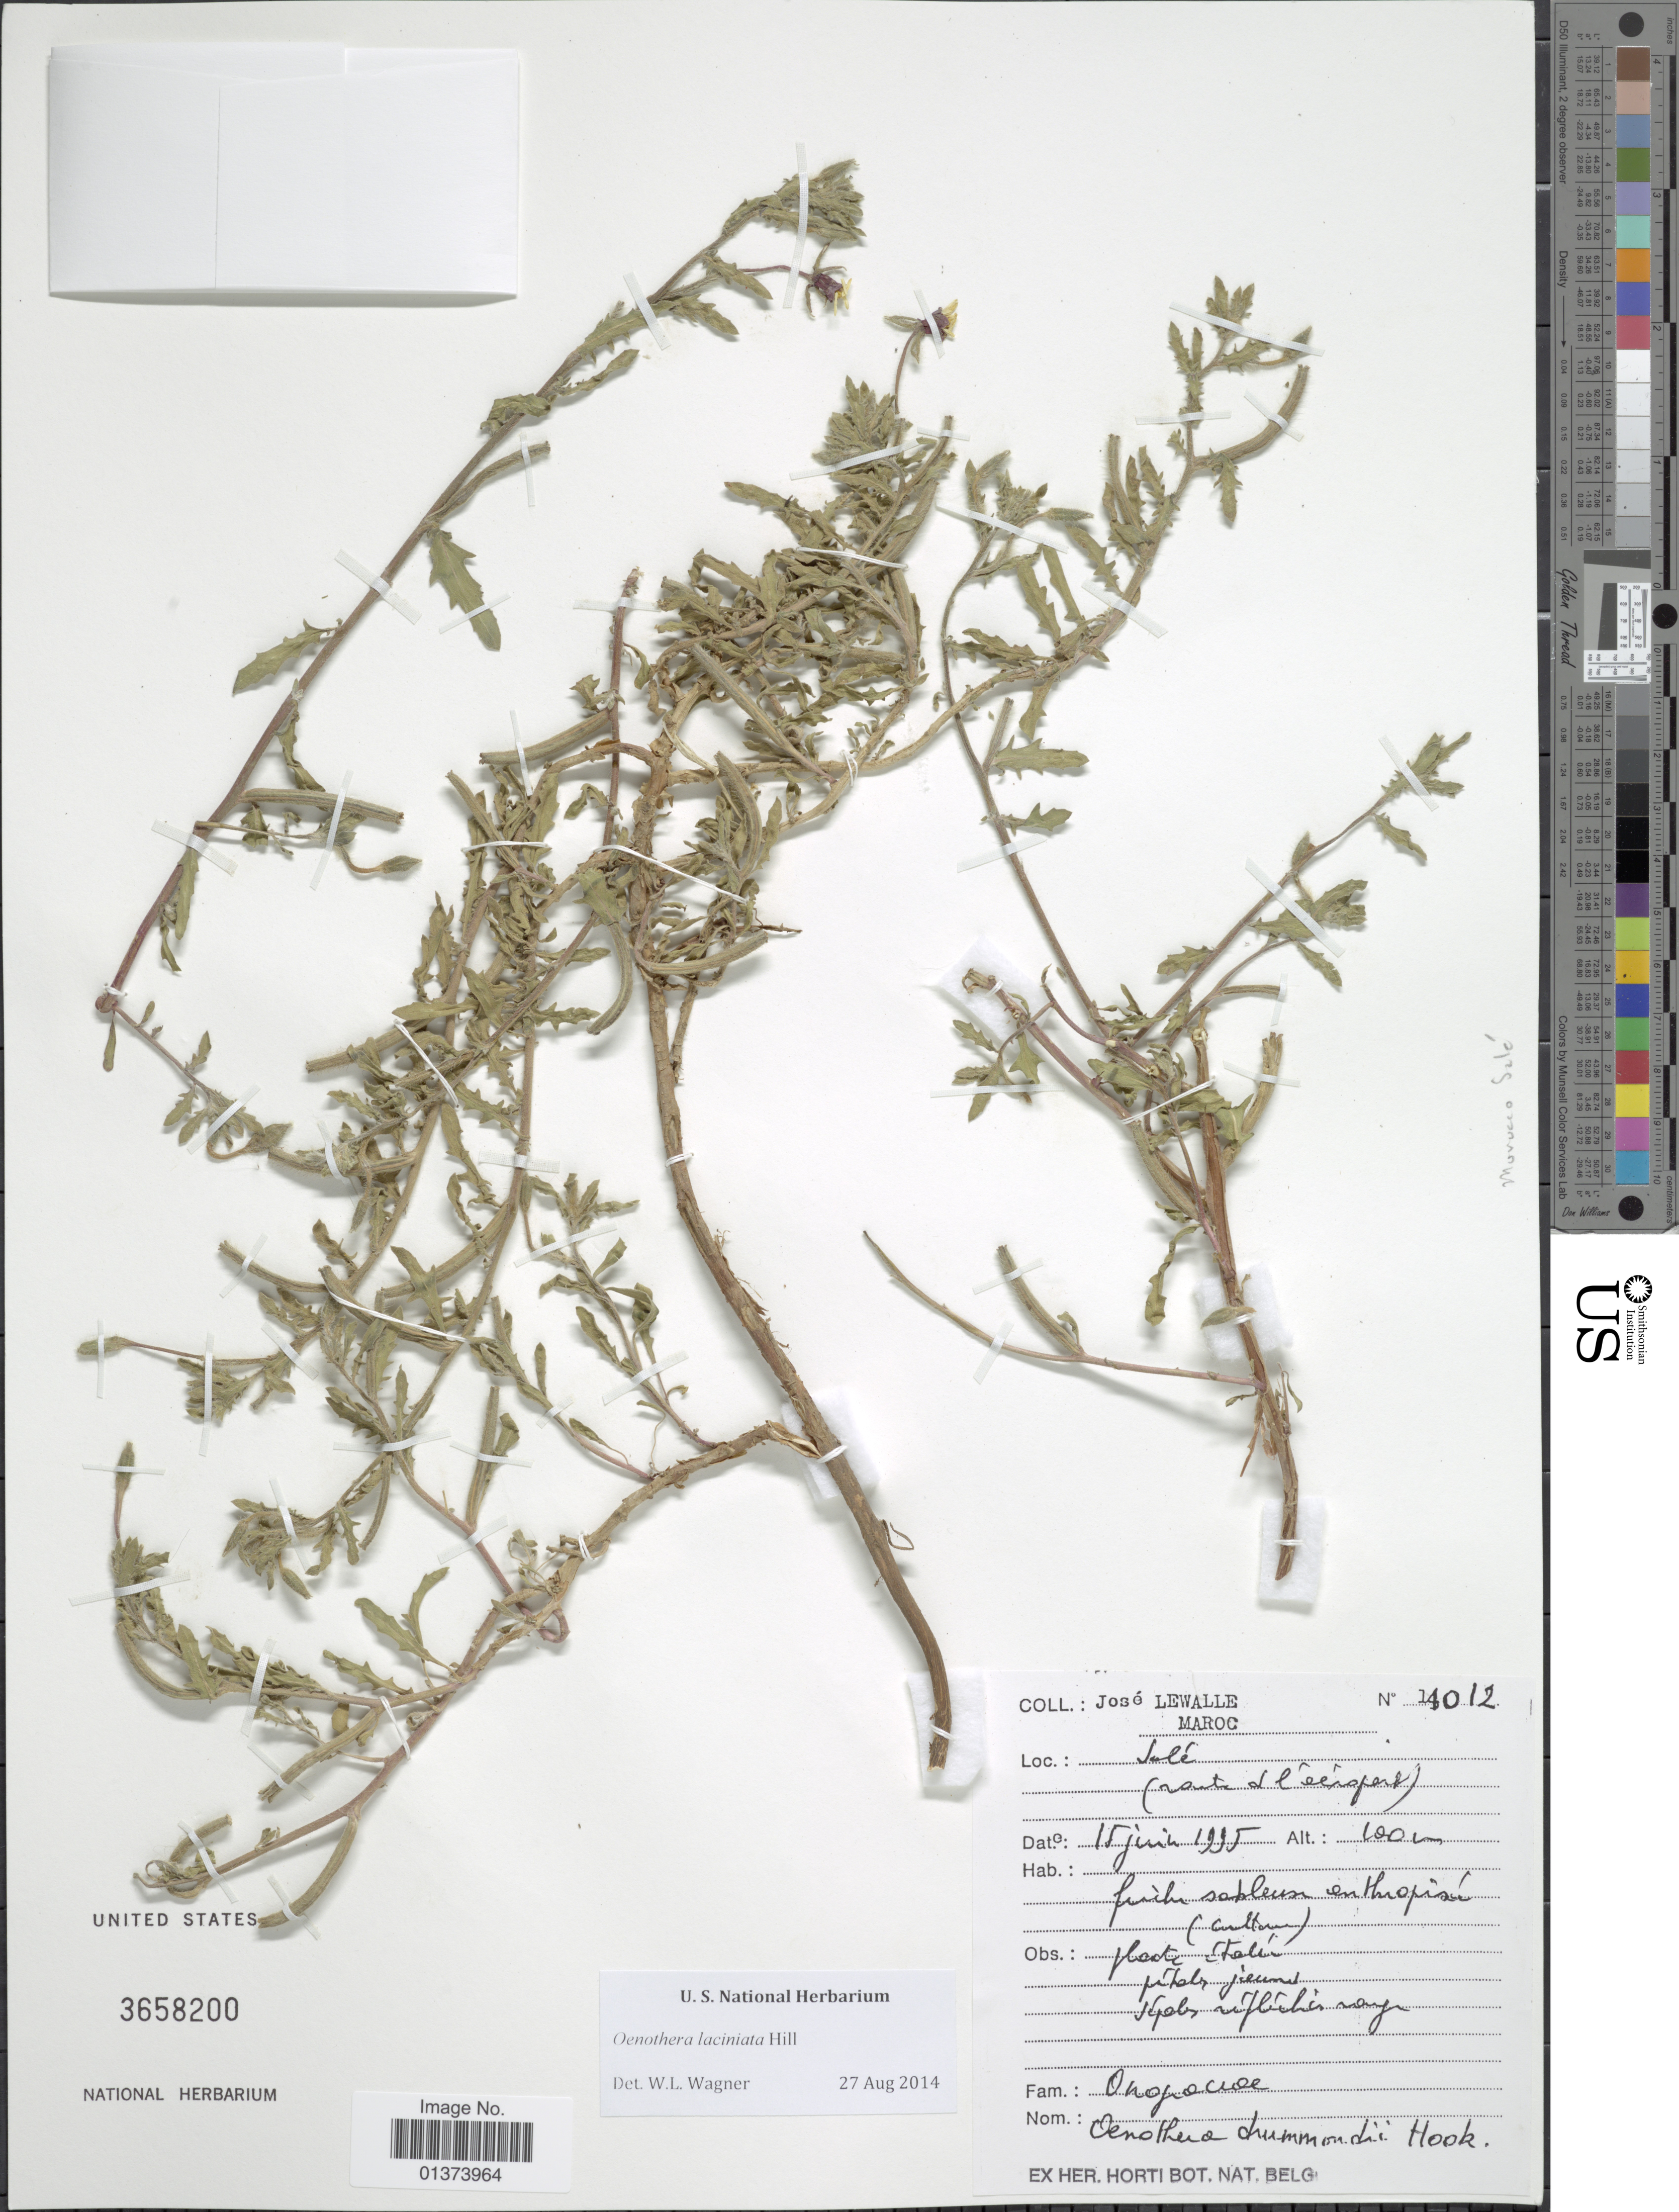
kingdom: Plantae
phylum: Tracheophyta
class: Magnoliopsida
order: Myrtales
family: Onagraceae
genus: Oenothera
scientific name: Oenothera laciniata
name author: Hill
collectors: J. Lewalle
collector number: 14012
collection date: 1995-06-15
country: Morocco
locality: Salé (route de l'aéroport)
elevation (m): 100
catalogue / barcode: US 3658200